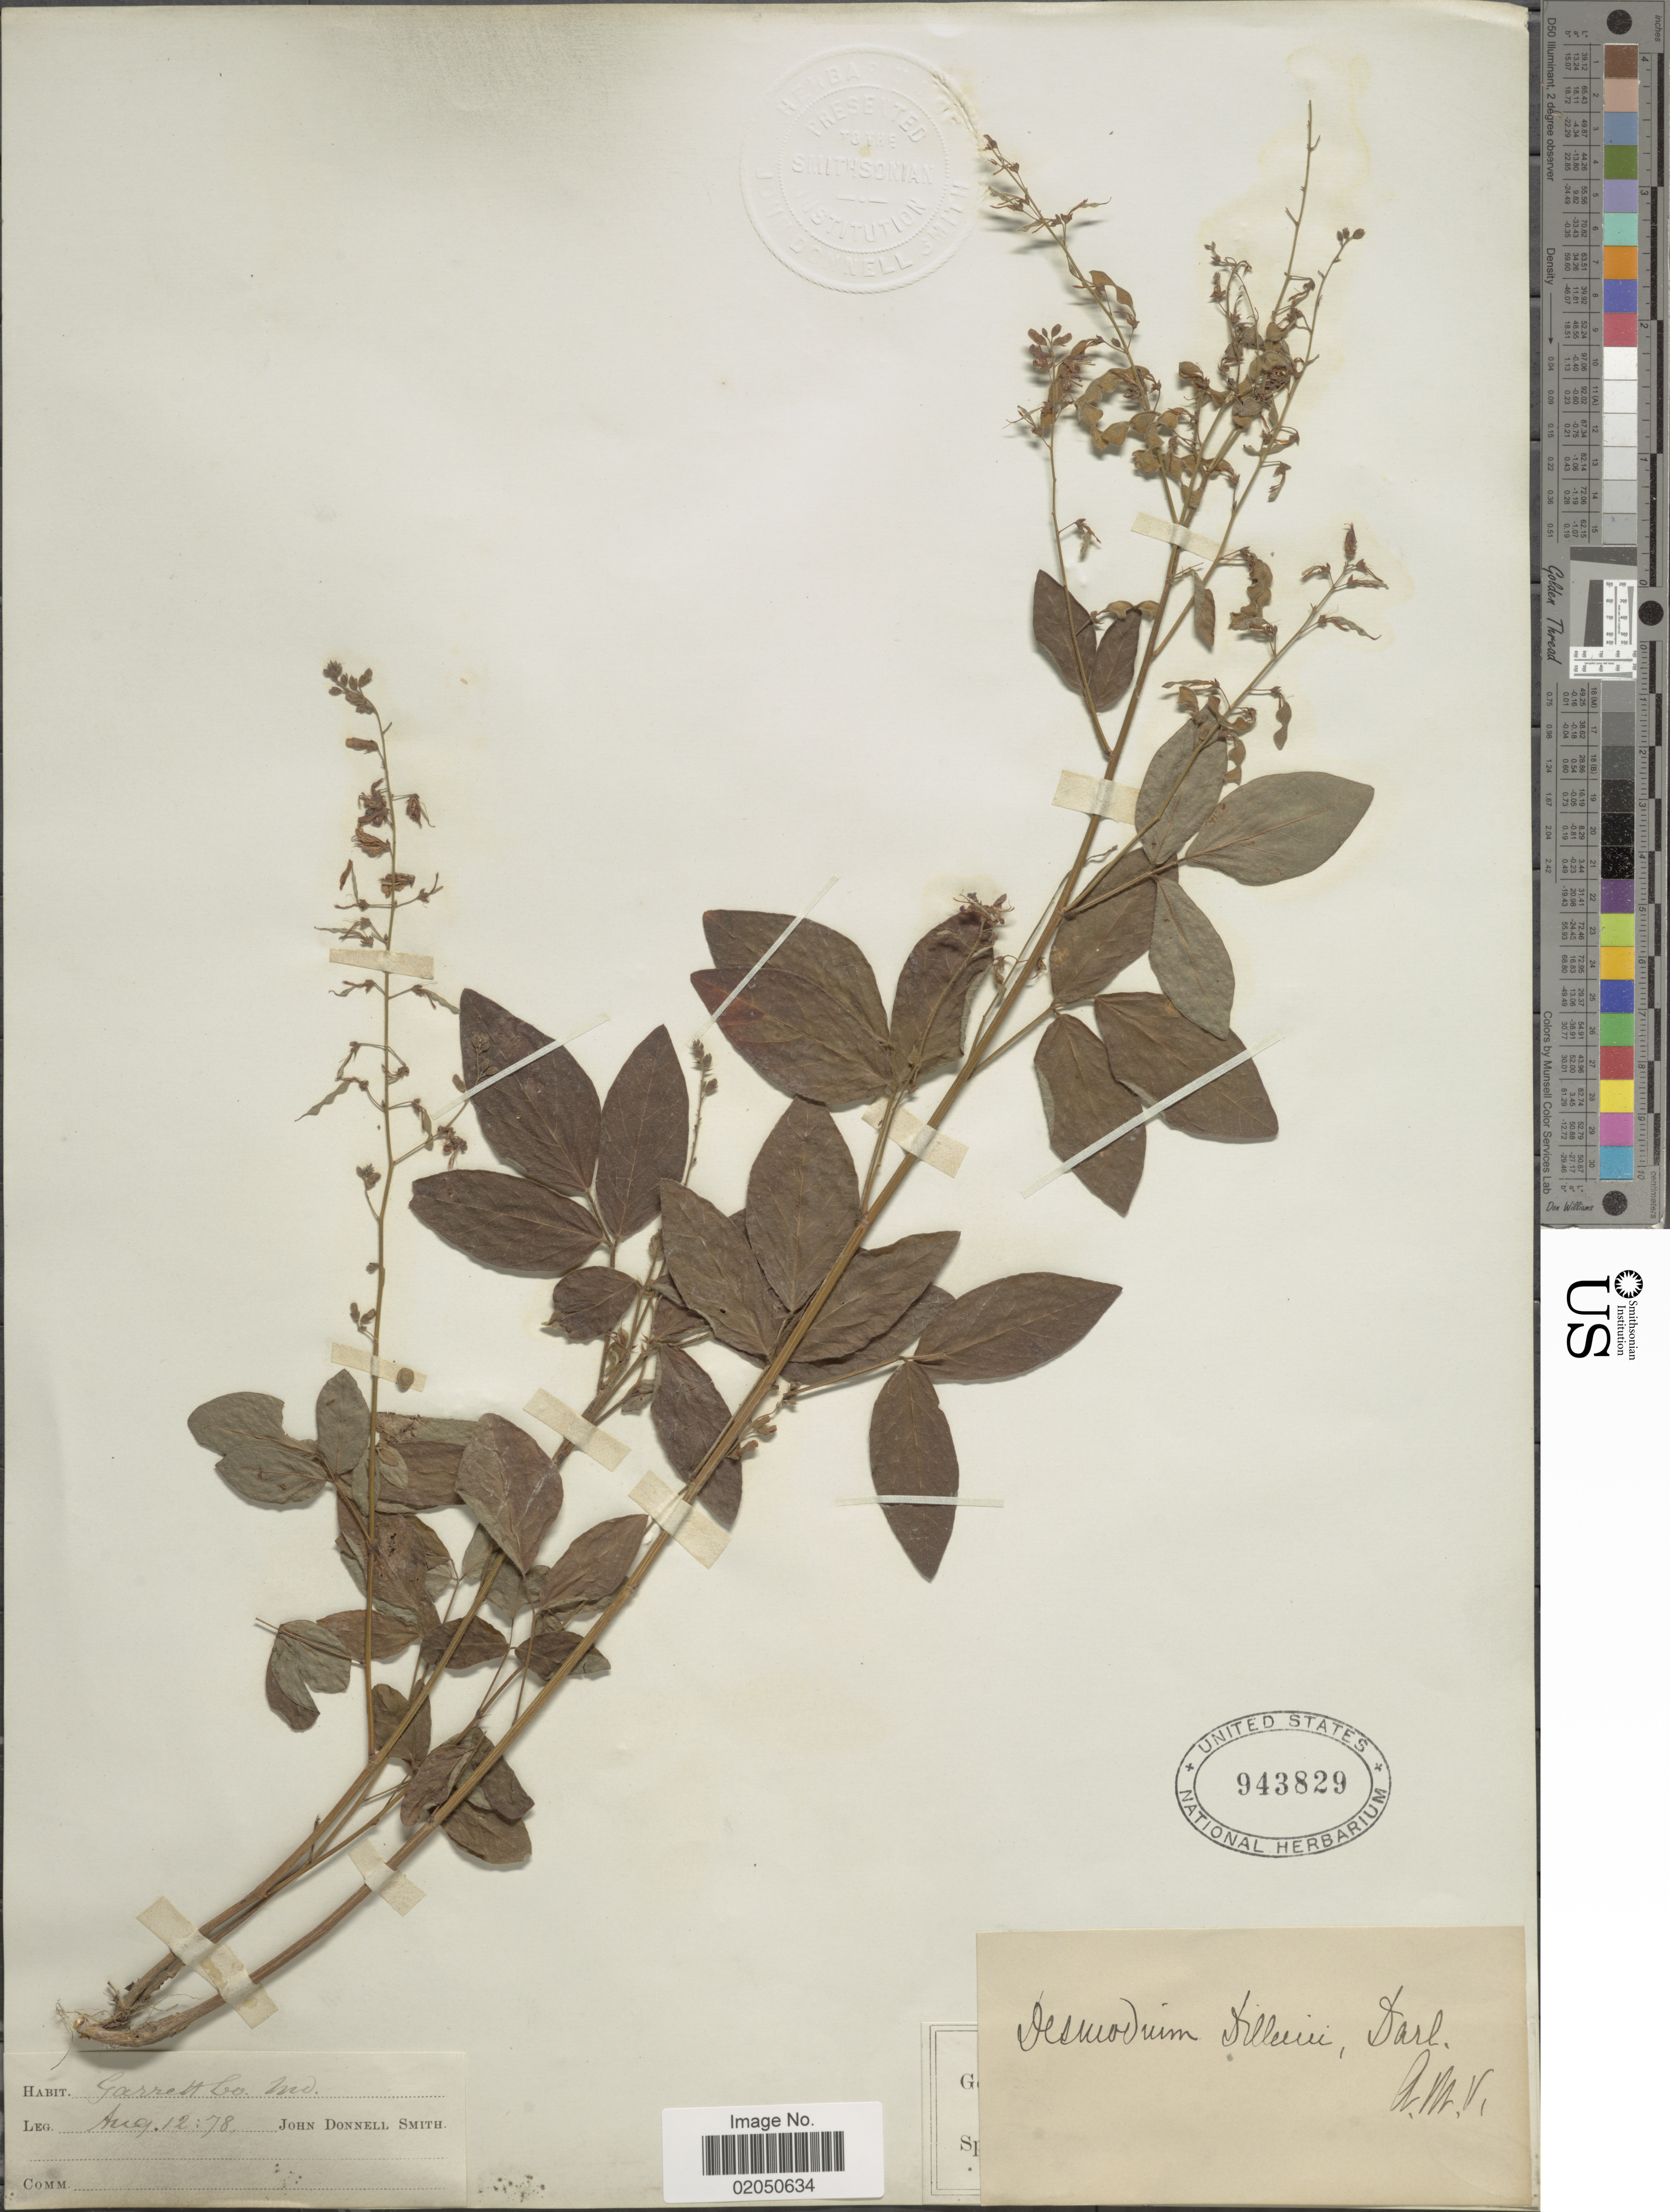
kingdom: Plantae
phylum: Tracheophyta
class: Magnoliopsida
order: Fabales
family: Fabaceae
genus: Desmodium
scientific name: Desmodium glabellum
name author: (Michx.) DC.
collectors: J. Donnell Smith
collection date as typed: Transcribed d/m/y: 12/8/78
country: United States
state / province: Maryland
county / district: Garrett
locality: Garrett Co.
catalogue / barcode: US 943829